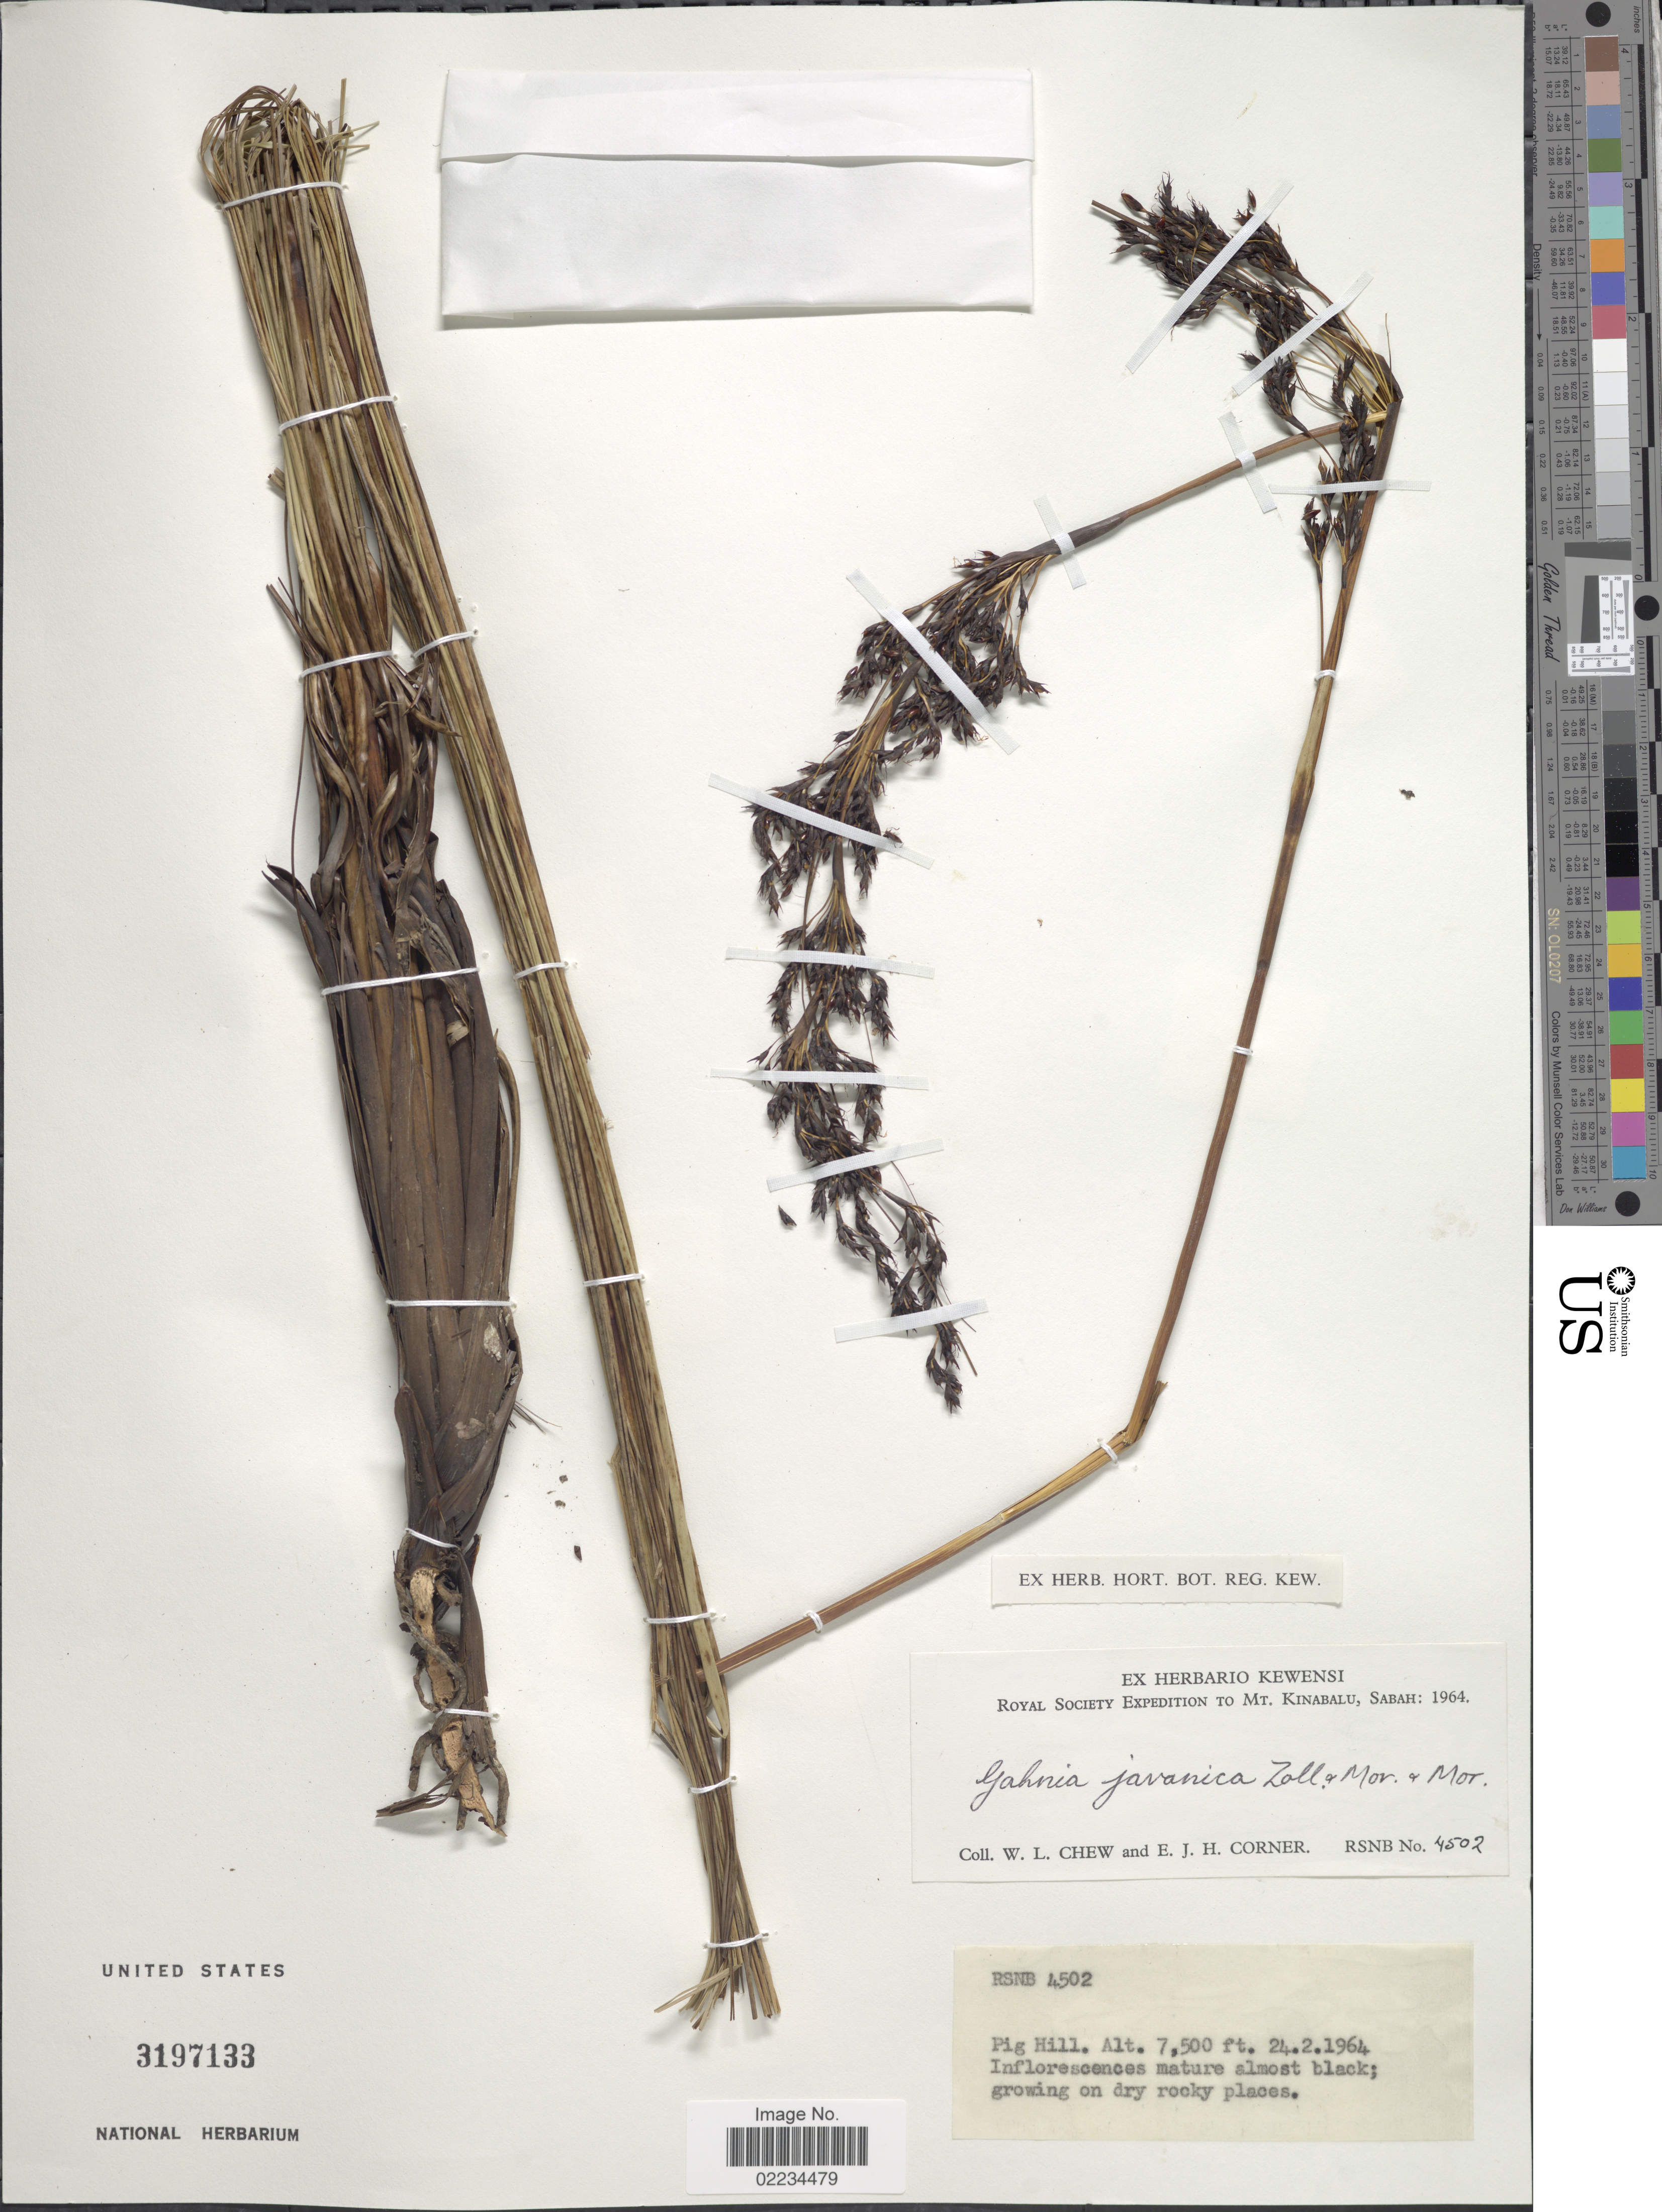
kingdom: Plantae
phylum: Tracheophyta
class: Liliopsida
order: Poales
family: Cyperaceae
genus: Gahnia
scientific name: Gahnia javanica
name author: Moritzi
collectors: W. Chew & E. Corner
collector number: RSNB 4502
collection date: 1964-02-24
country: Malaysia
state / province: Sabah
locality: Mt Kinabalu, Pig Hill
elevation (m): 2286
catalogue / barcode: US 3197133